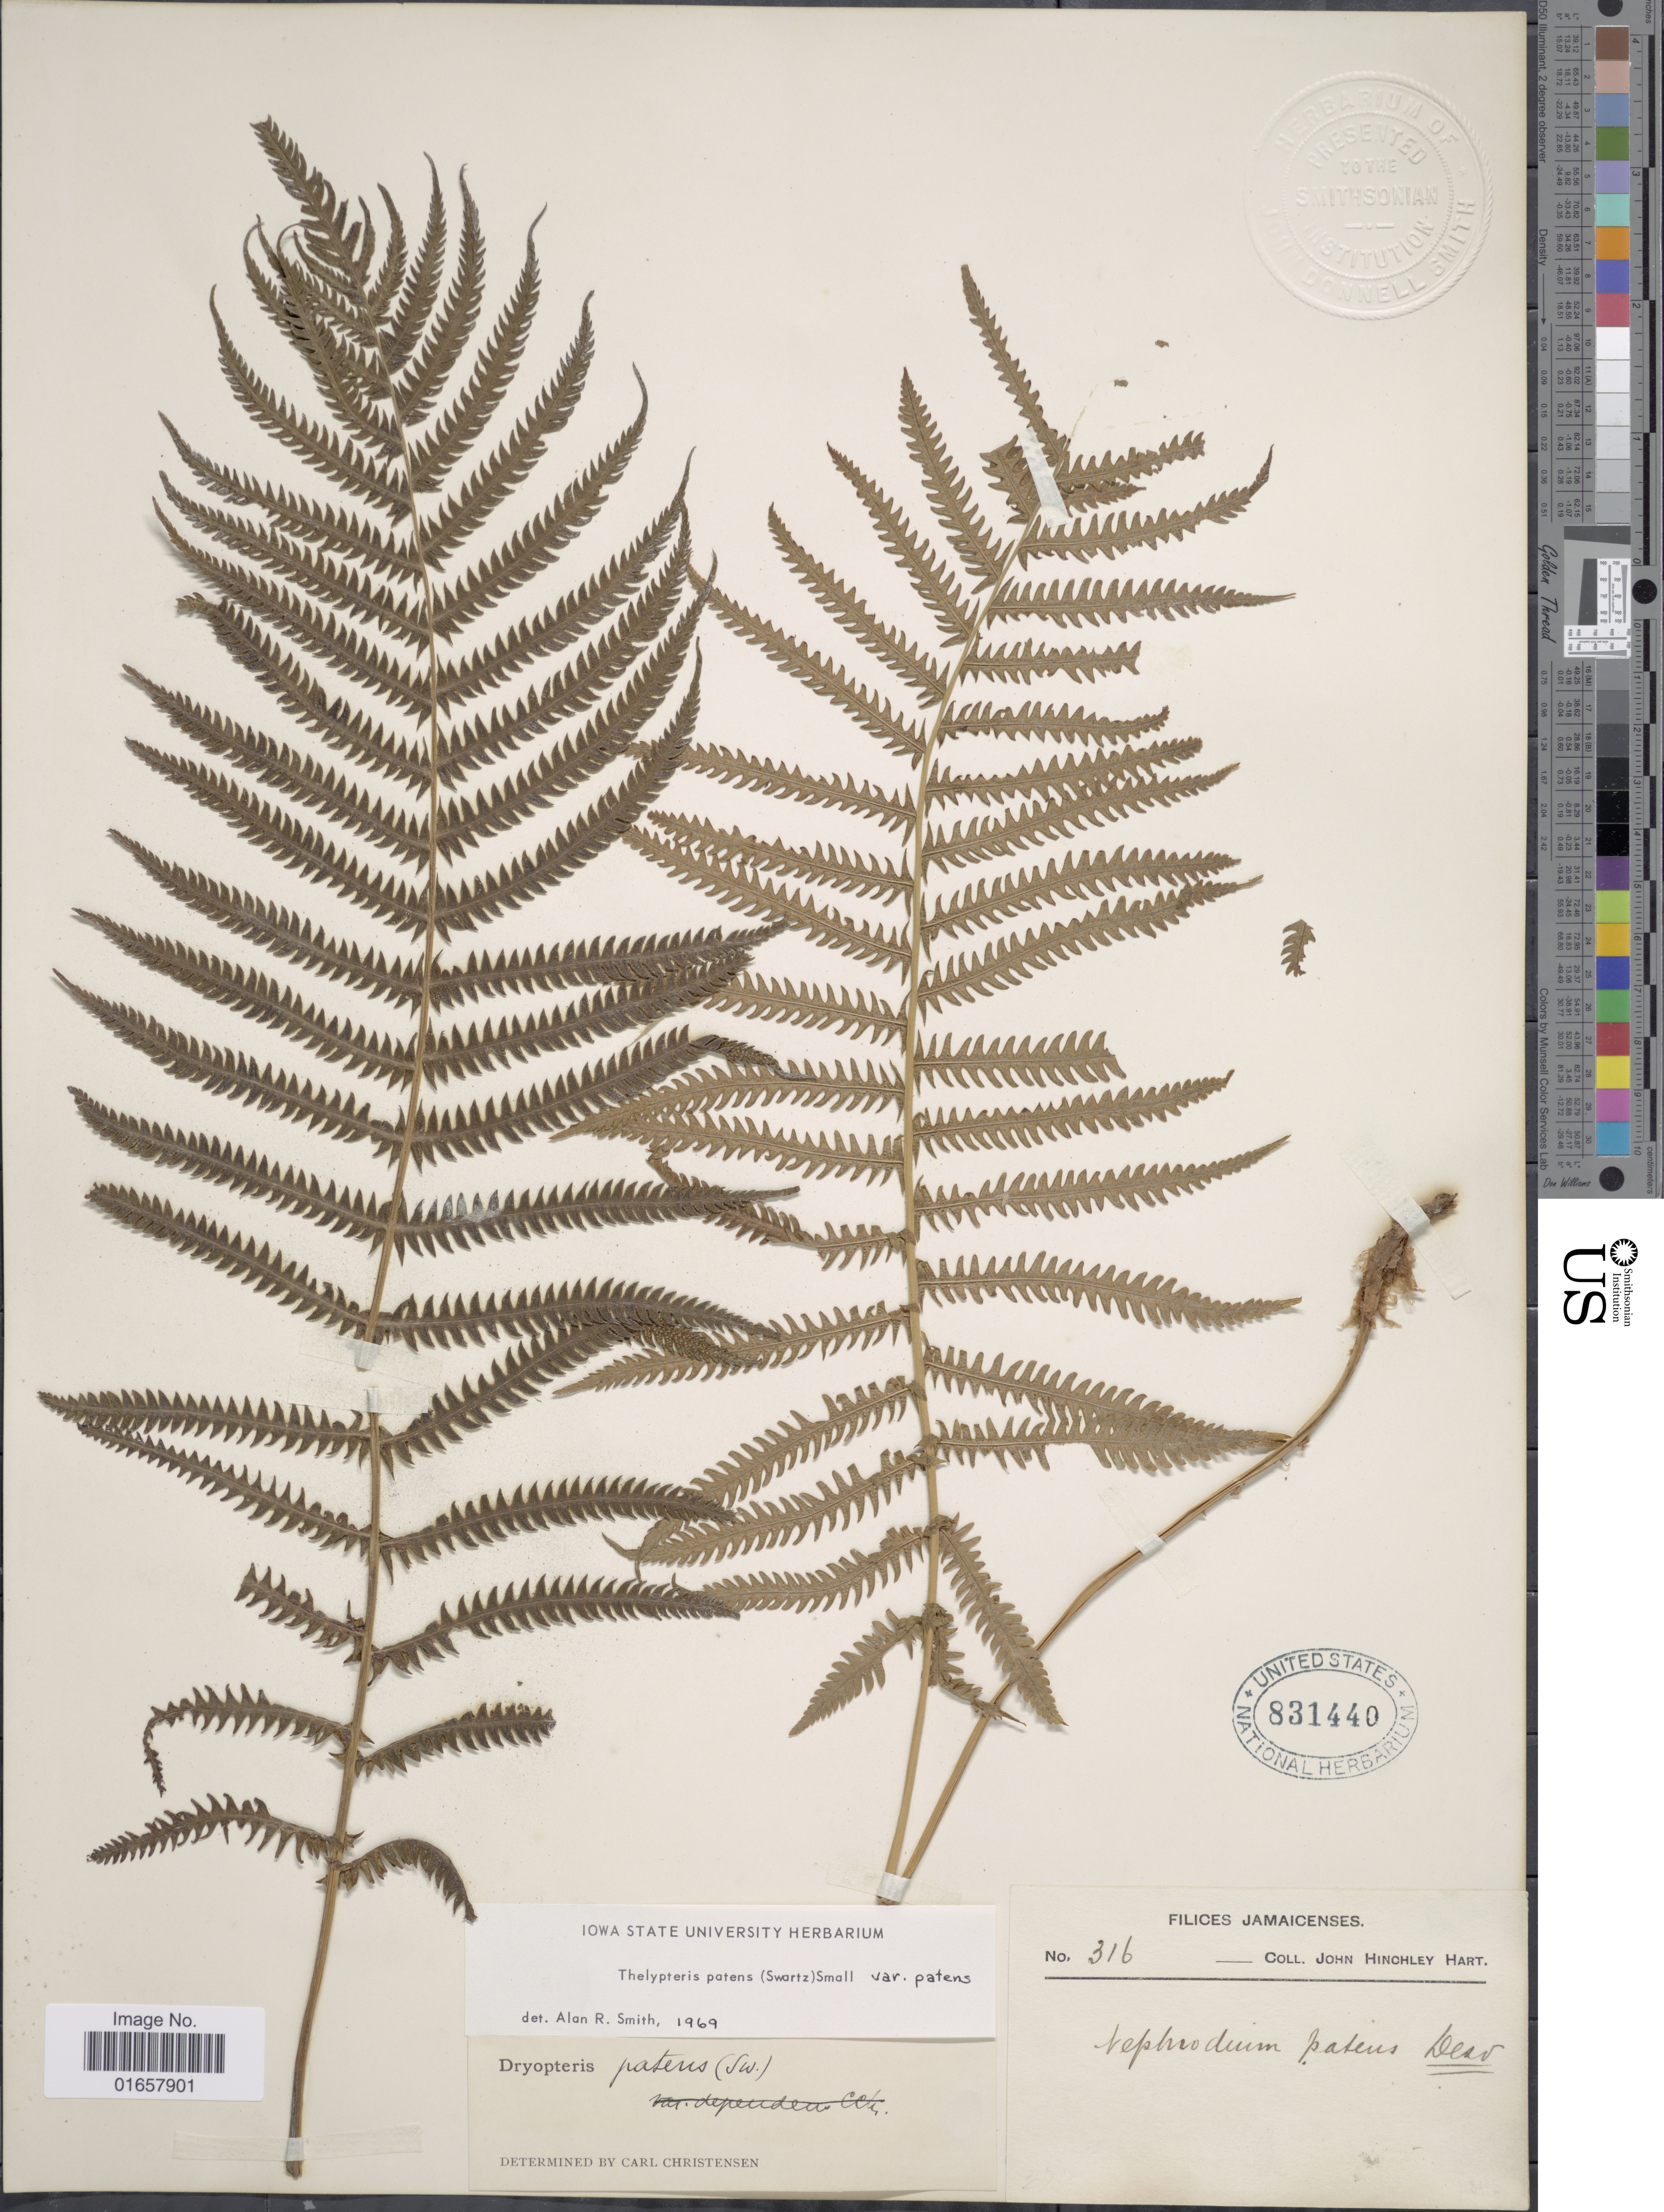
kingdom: Plantae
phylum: Tracheophyta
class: Polypodiopsida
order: Polypodiales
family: Thelypteridaceae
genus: Christella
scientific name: Christella patens var. patens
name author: (Sw.) Holttum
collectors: J. H. Hart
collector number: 316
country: Jamaica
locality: Jamaicenses.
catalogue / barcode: US 831440